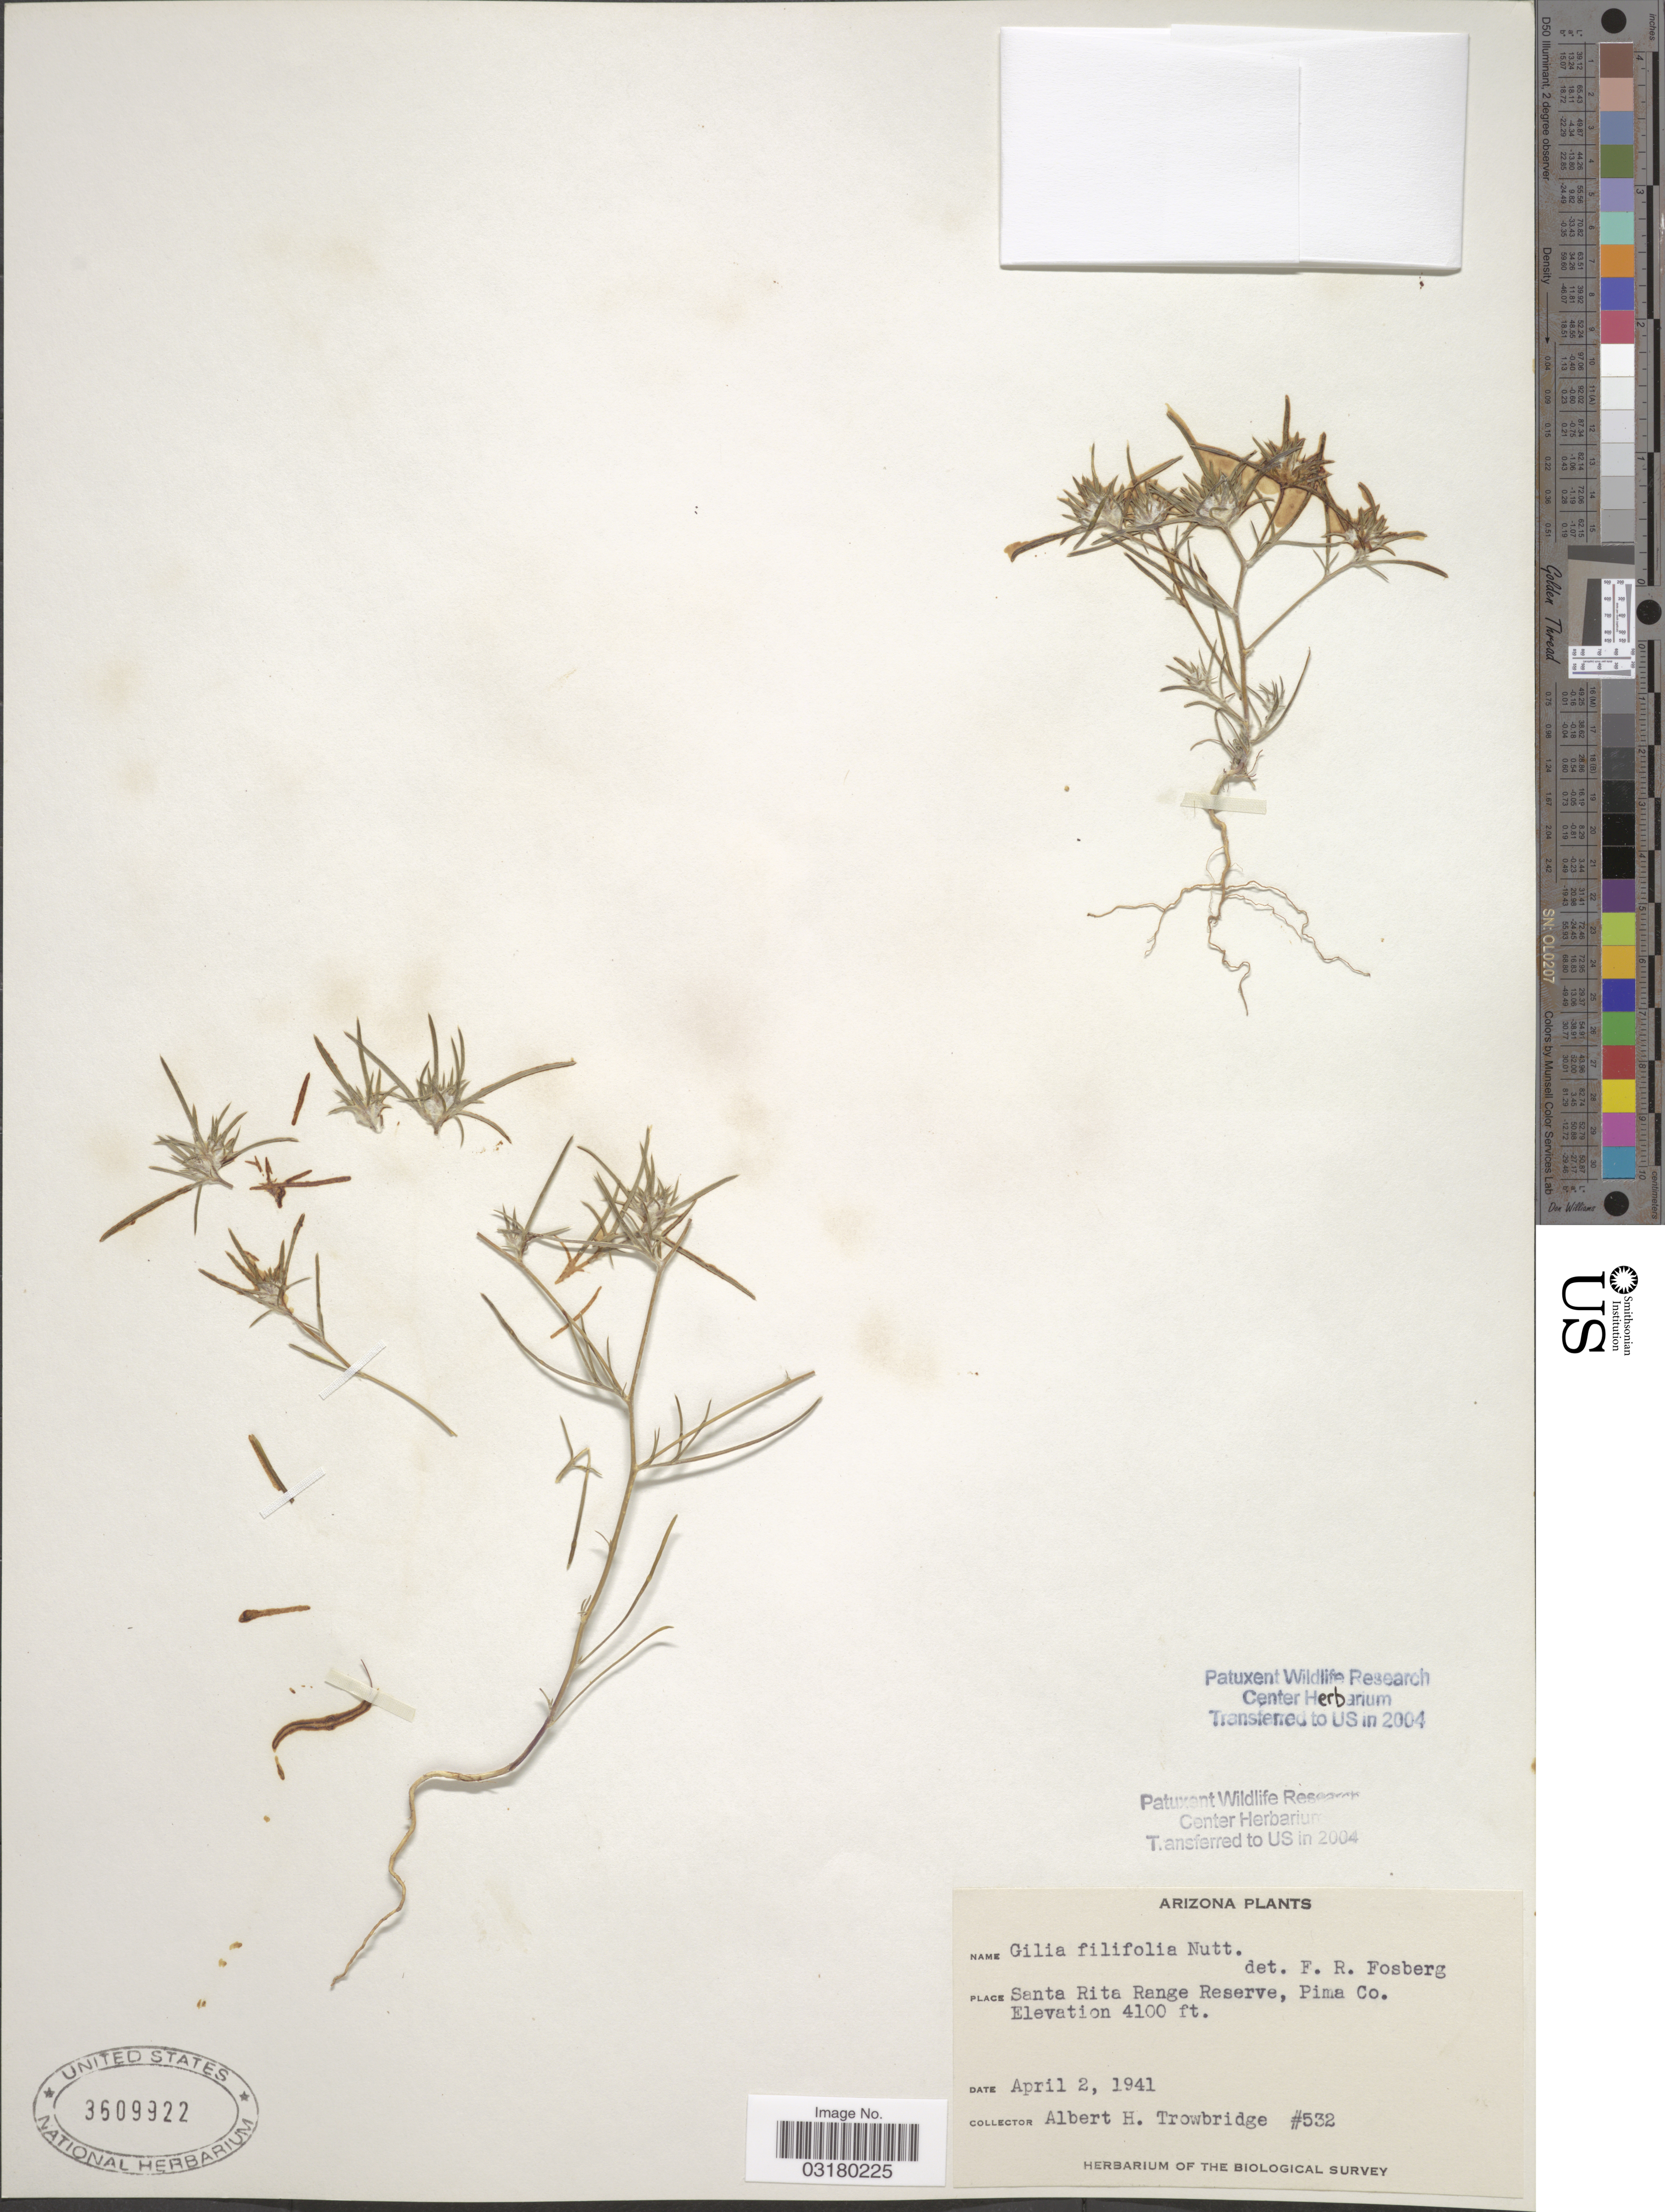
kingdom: Plantae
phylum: Tracheophyta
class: Magnoliopsida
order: Ericales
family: Polemoniaceae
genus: Eriastrum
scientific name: Eriastrum filifolium (Nutt.) Wooton & Standl.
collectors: A. H. Trowbridge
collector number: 532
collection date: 1941-04-02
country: United States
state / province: Arizona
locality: Santa Rita Range Reserve, Pima Co.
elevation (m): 1250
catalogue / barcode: US 3609922